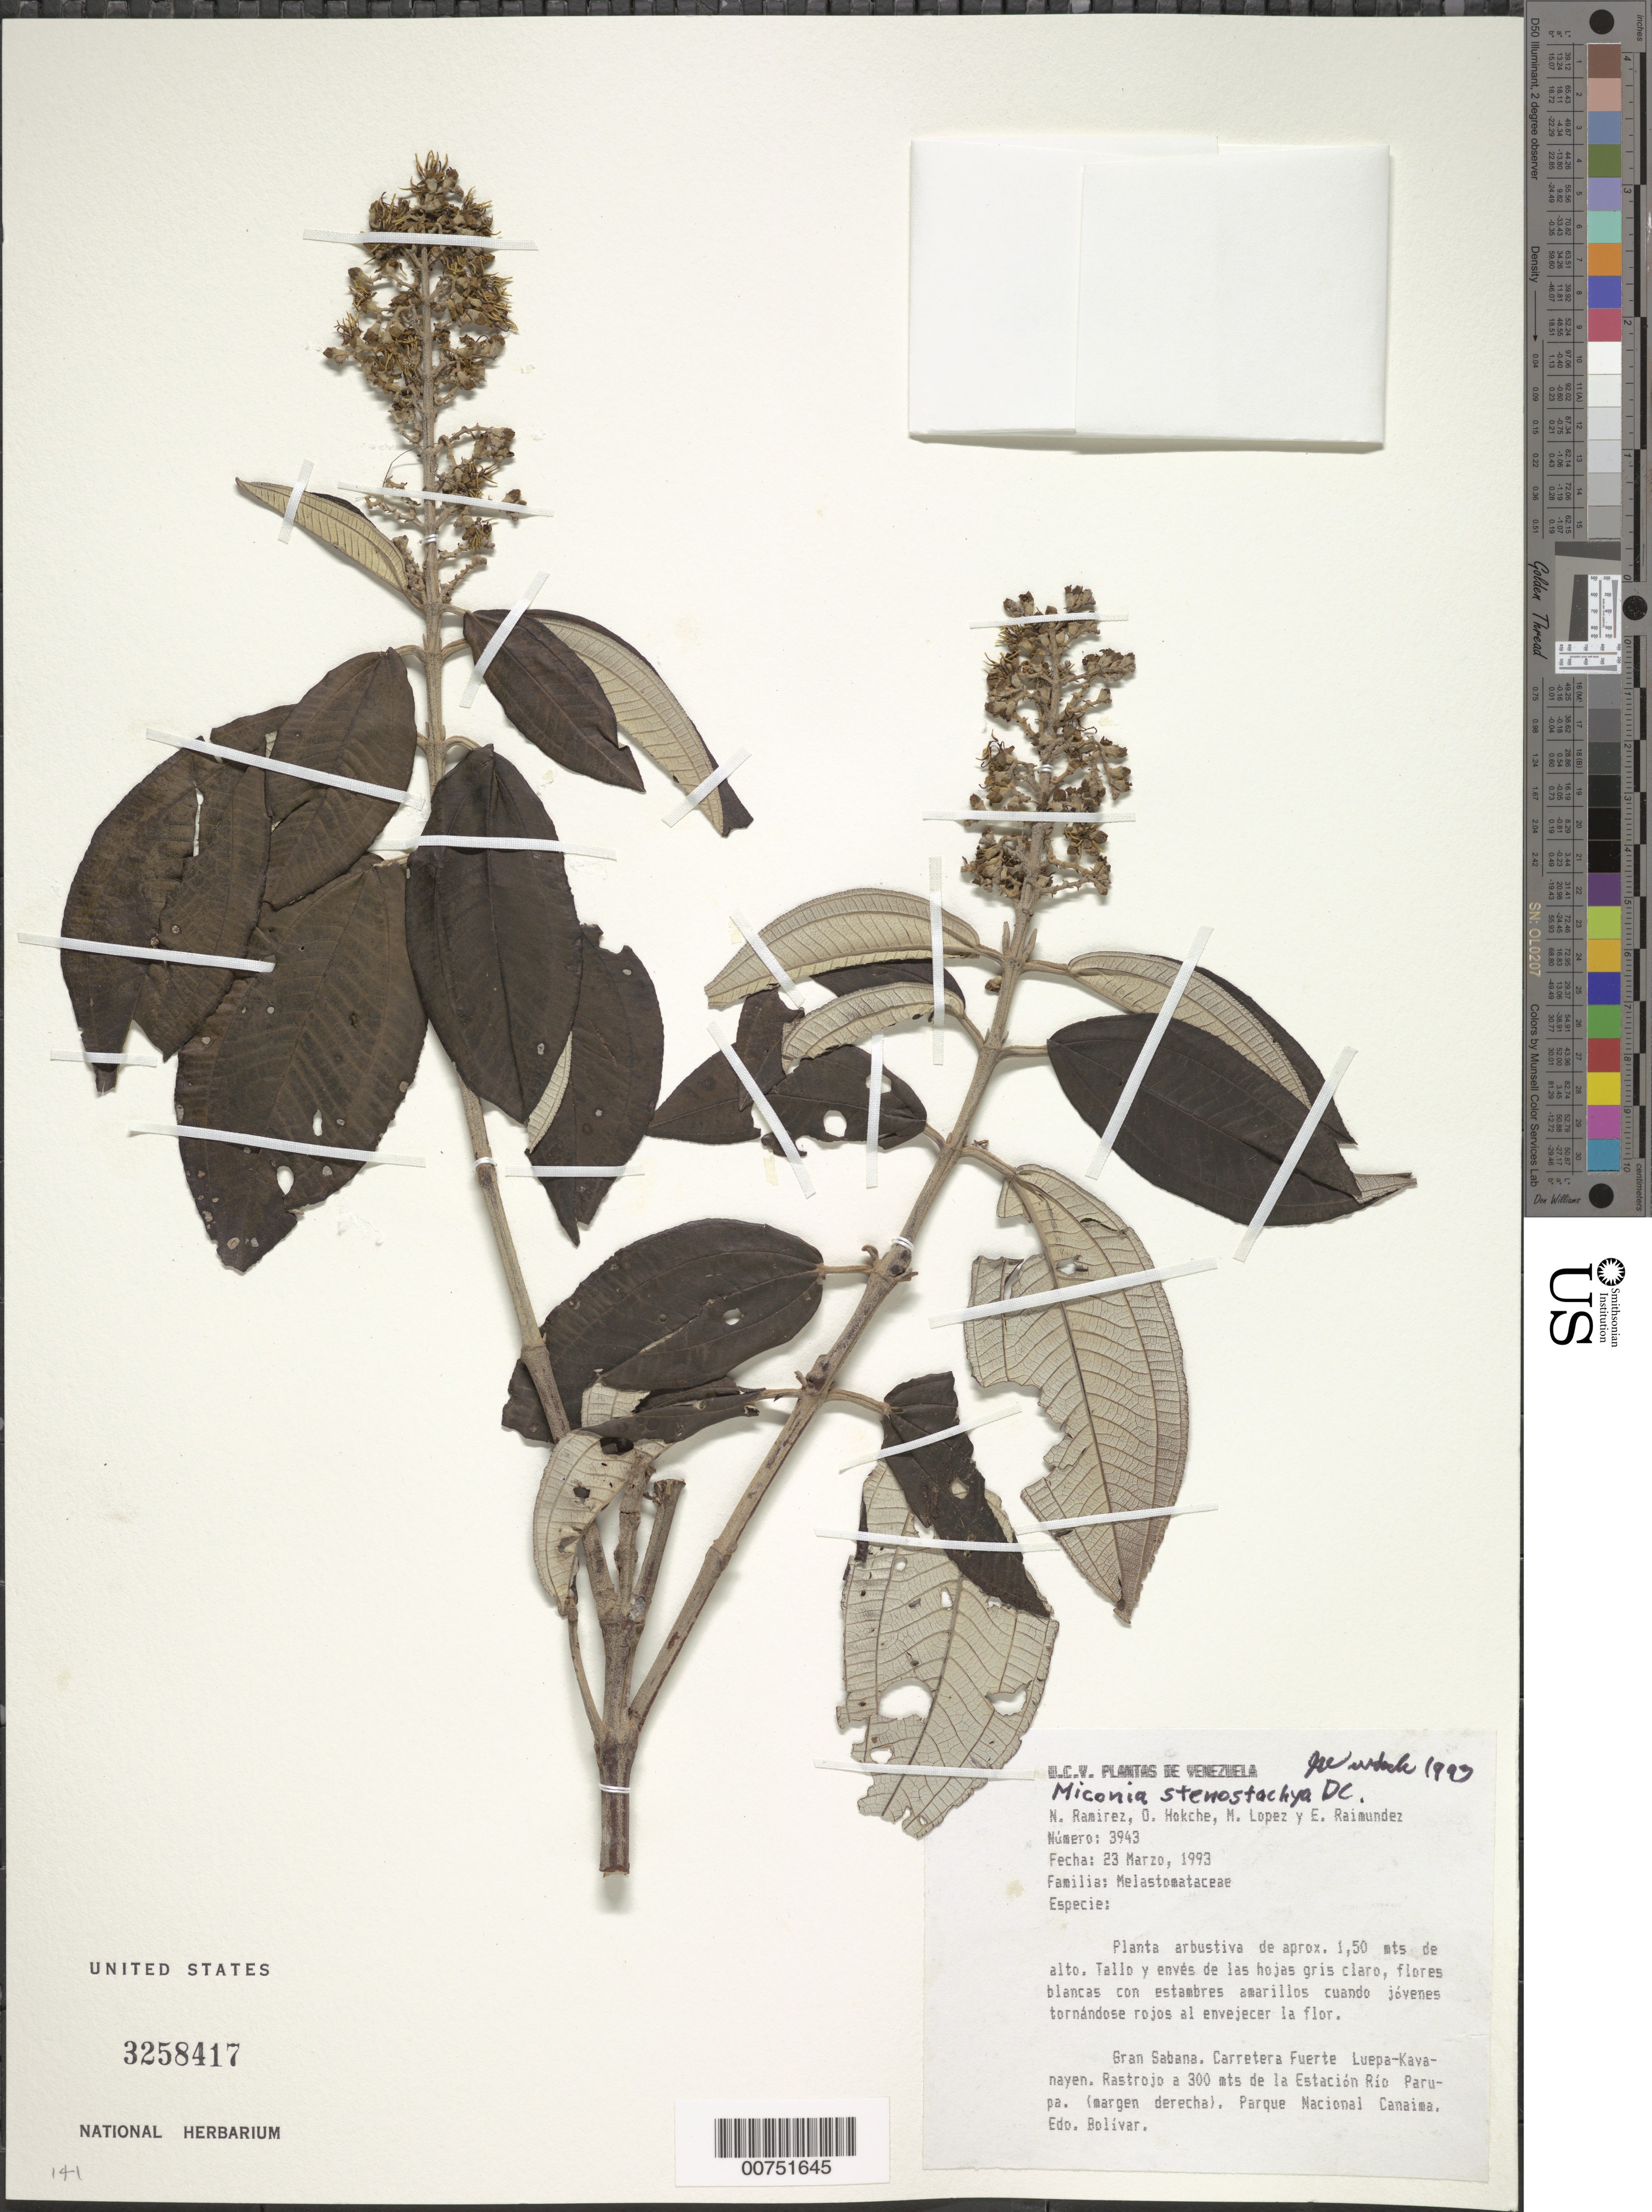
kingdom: Plantae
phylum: Tracheophyta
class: Magnoliopsida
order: Myrtales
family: Melastomataceae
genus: Miconia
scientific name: Miconia stenostachya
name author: DC.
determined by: Wurdack, John J., (US), US (UNITED STATES)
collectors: N. Ramírez, O. Hokche, E. Raimundez & M. Lopéz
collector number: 3943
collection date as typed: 23-Mar-93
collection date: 1993-03-23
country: Venezuela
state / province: Bolívar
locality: Gran Sabana, Carretera Fuerte Luepa-Kavanayen; rastrojo a 300 mts de la Estacion Río Parupa, Parque Nacional Canaima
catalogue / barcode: US 3258417